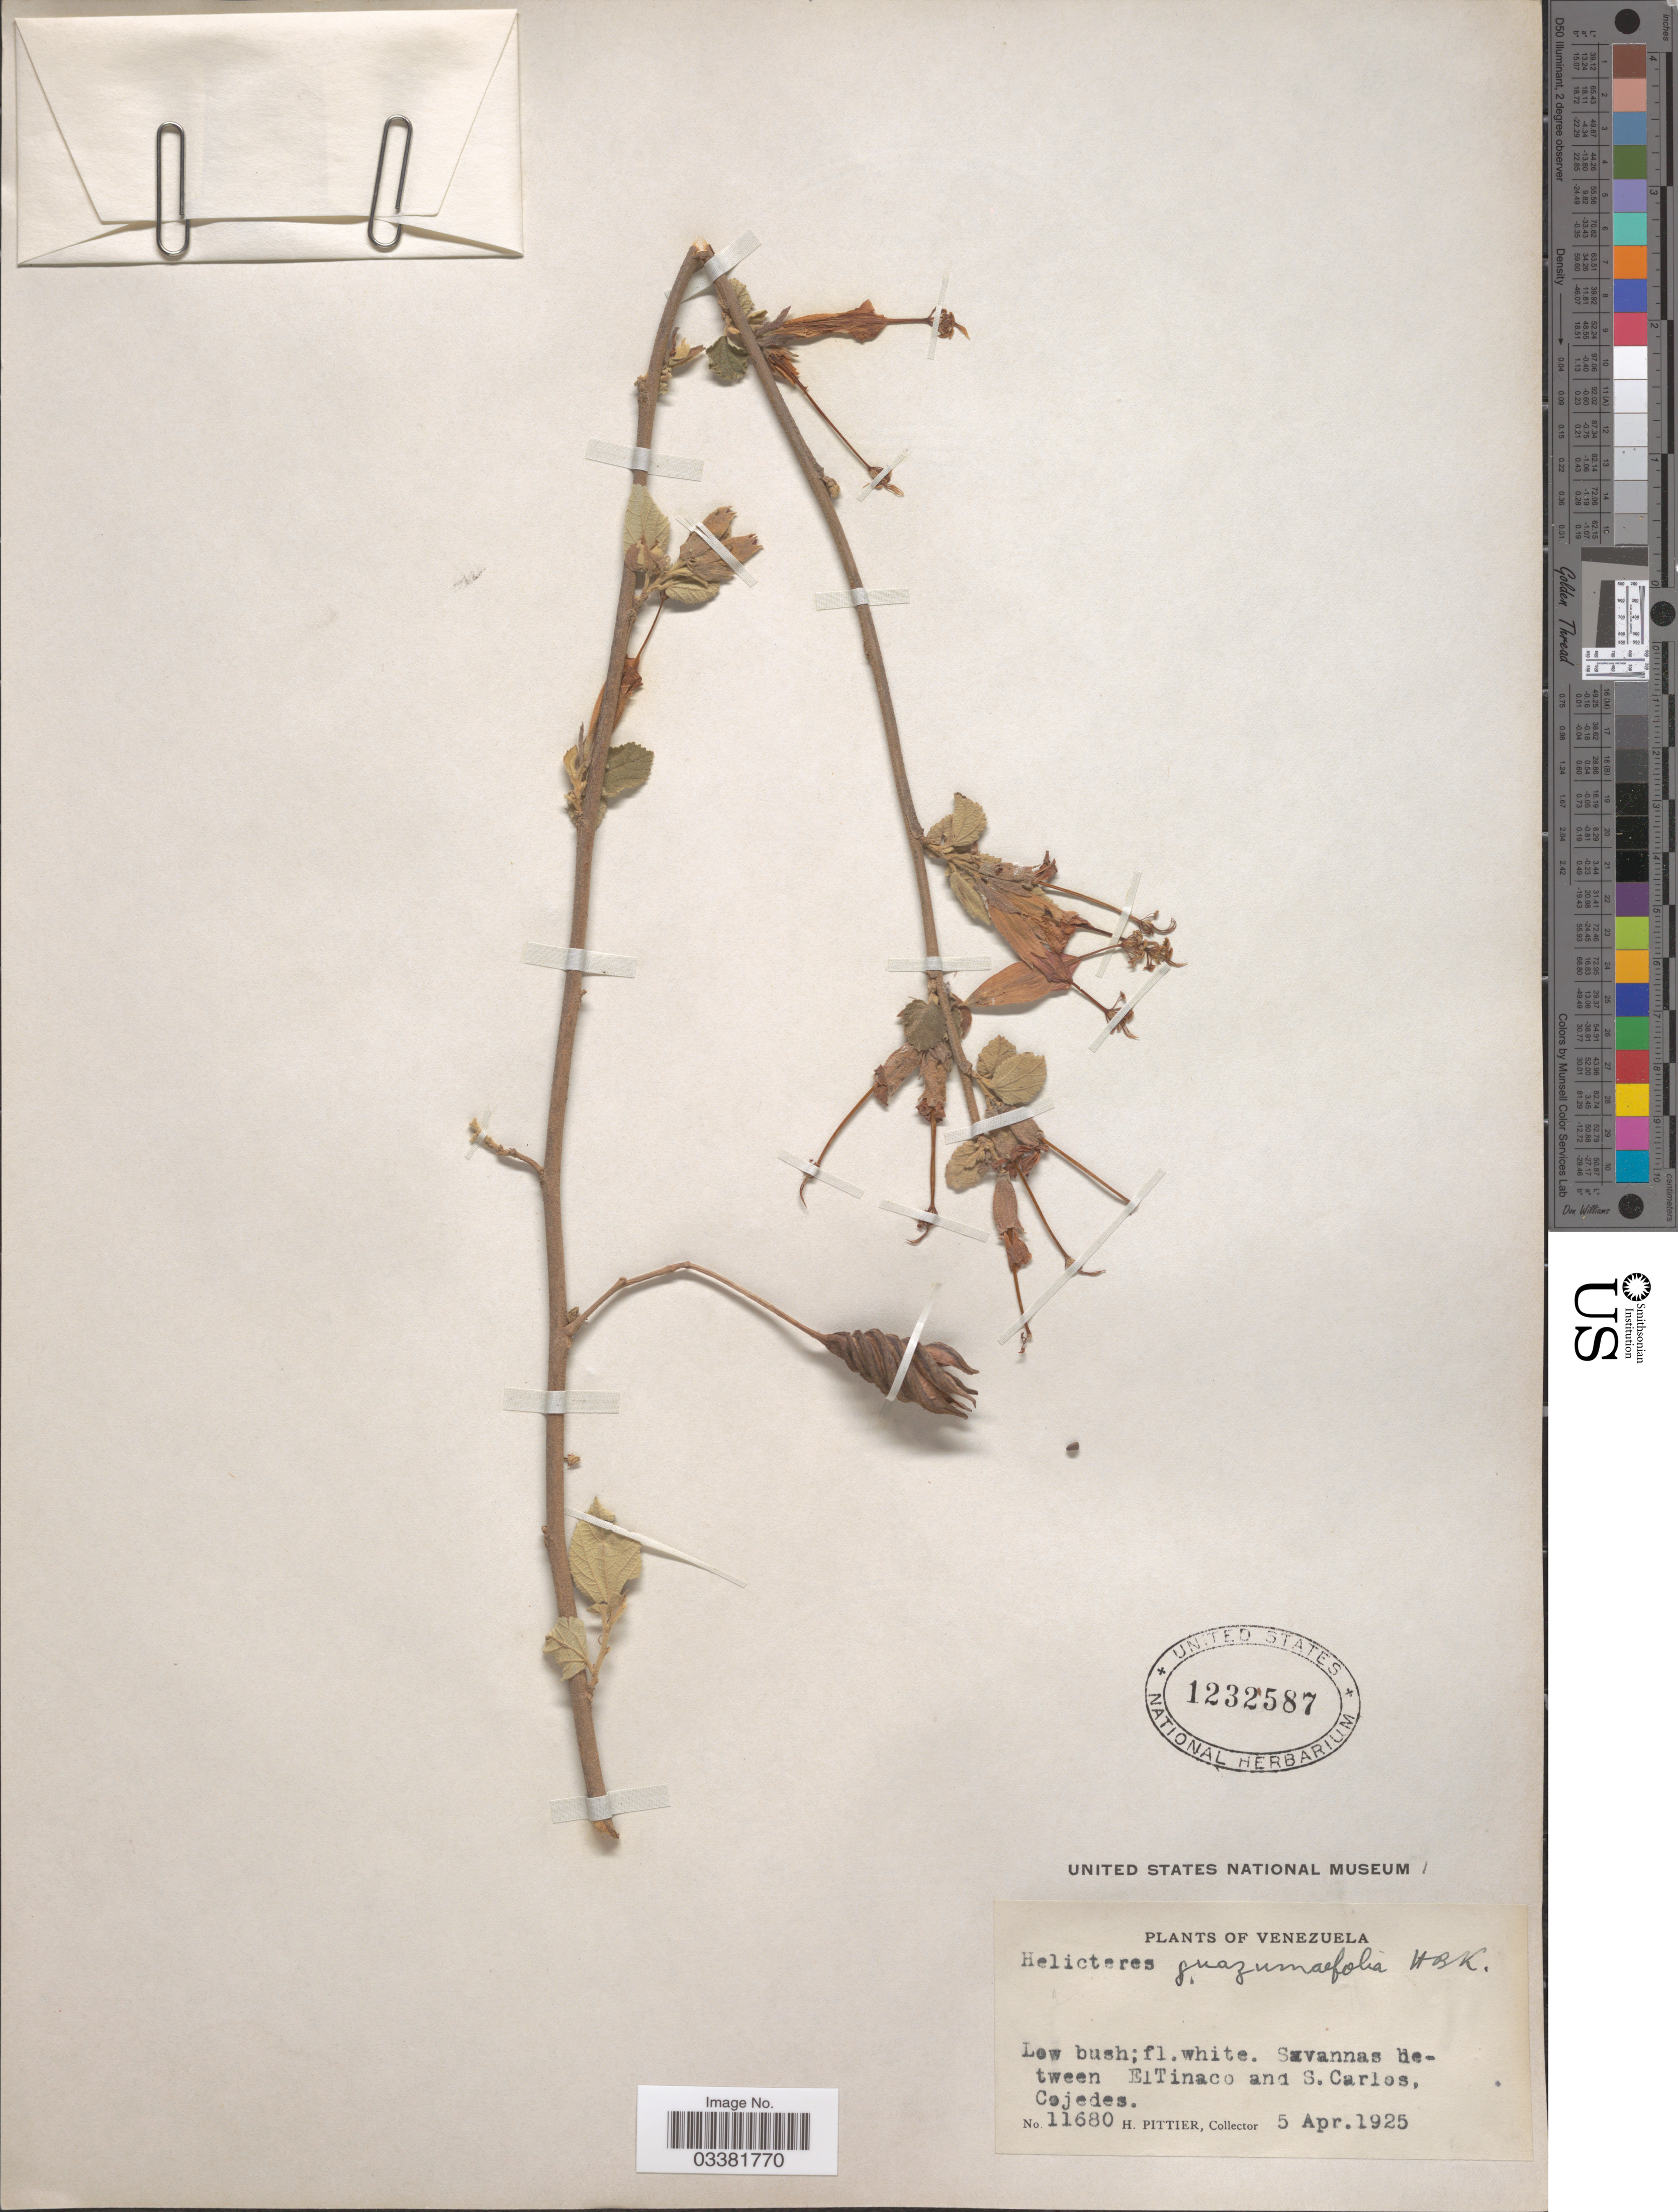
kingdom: Plantae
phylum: Tracheophyta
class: Magnoliopsida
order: Malvales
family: Malvaceae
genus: Helicteres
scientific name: Helicteres guazumifolia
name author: Kunth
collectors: H. F. Pittier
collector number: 11680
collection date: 1925-04-05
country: Venezuela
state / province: Cojedes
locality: Savannas between El Tinaco and S. Carlos.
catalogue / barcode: US 1232587